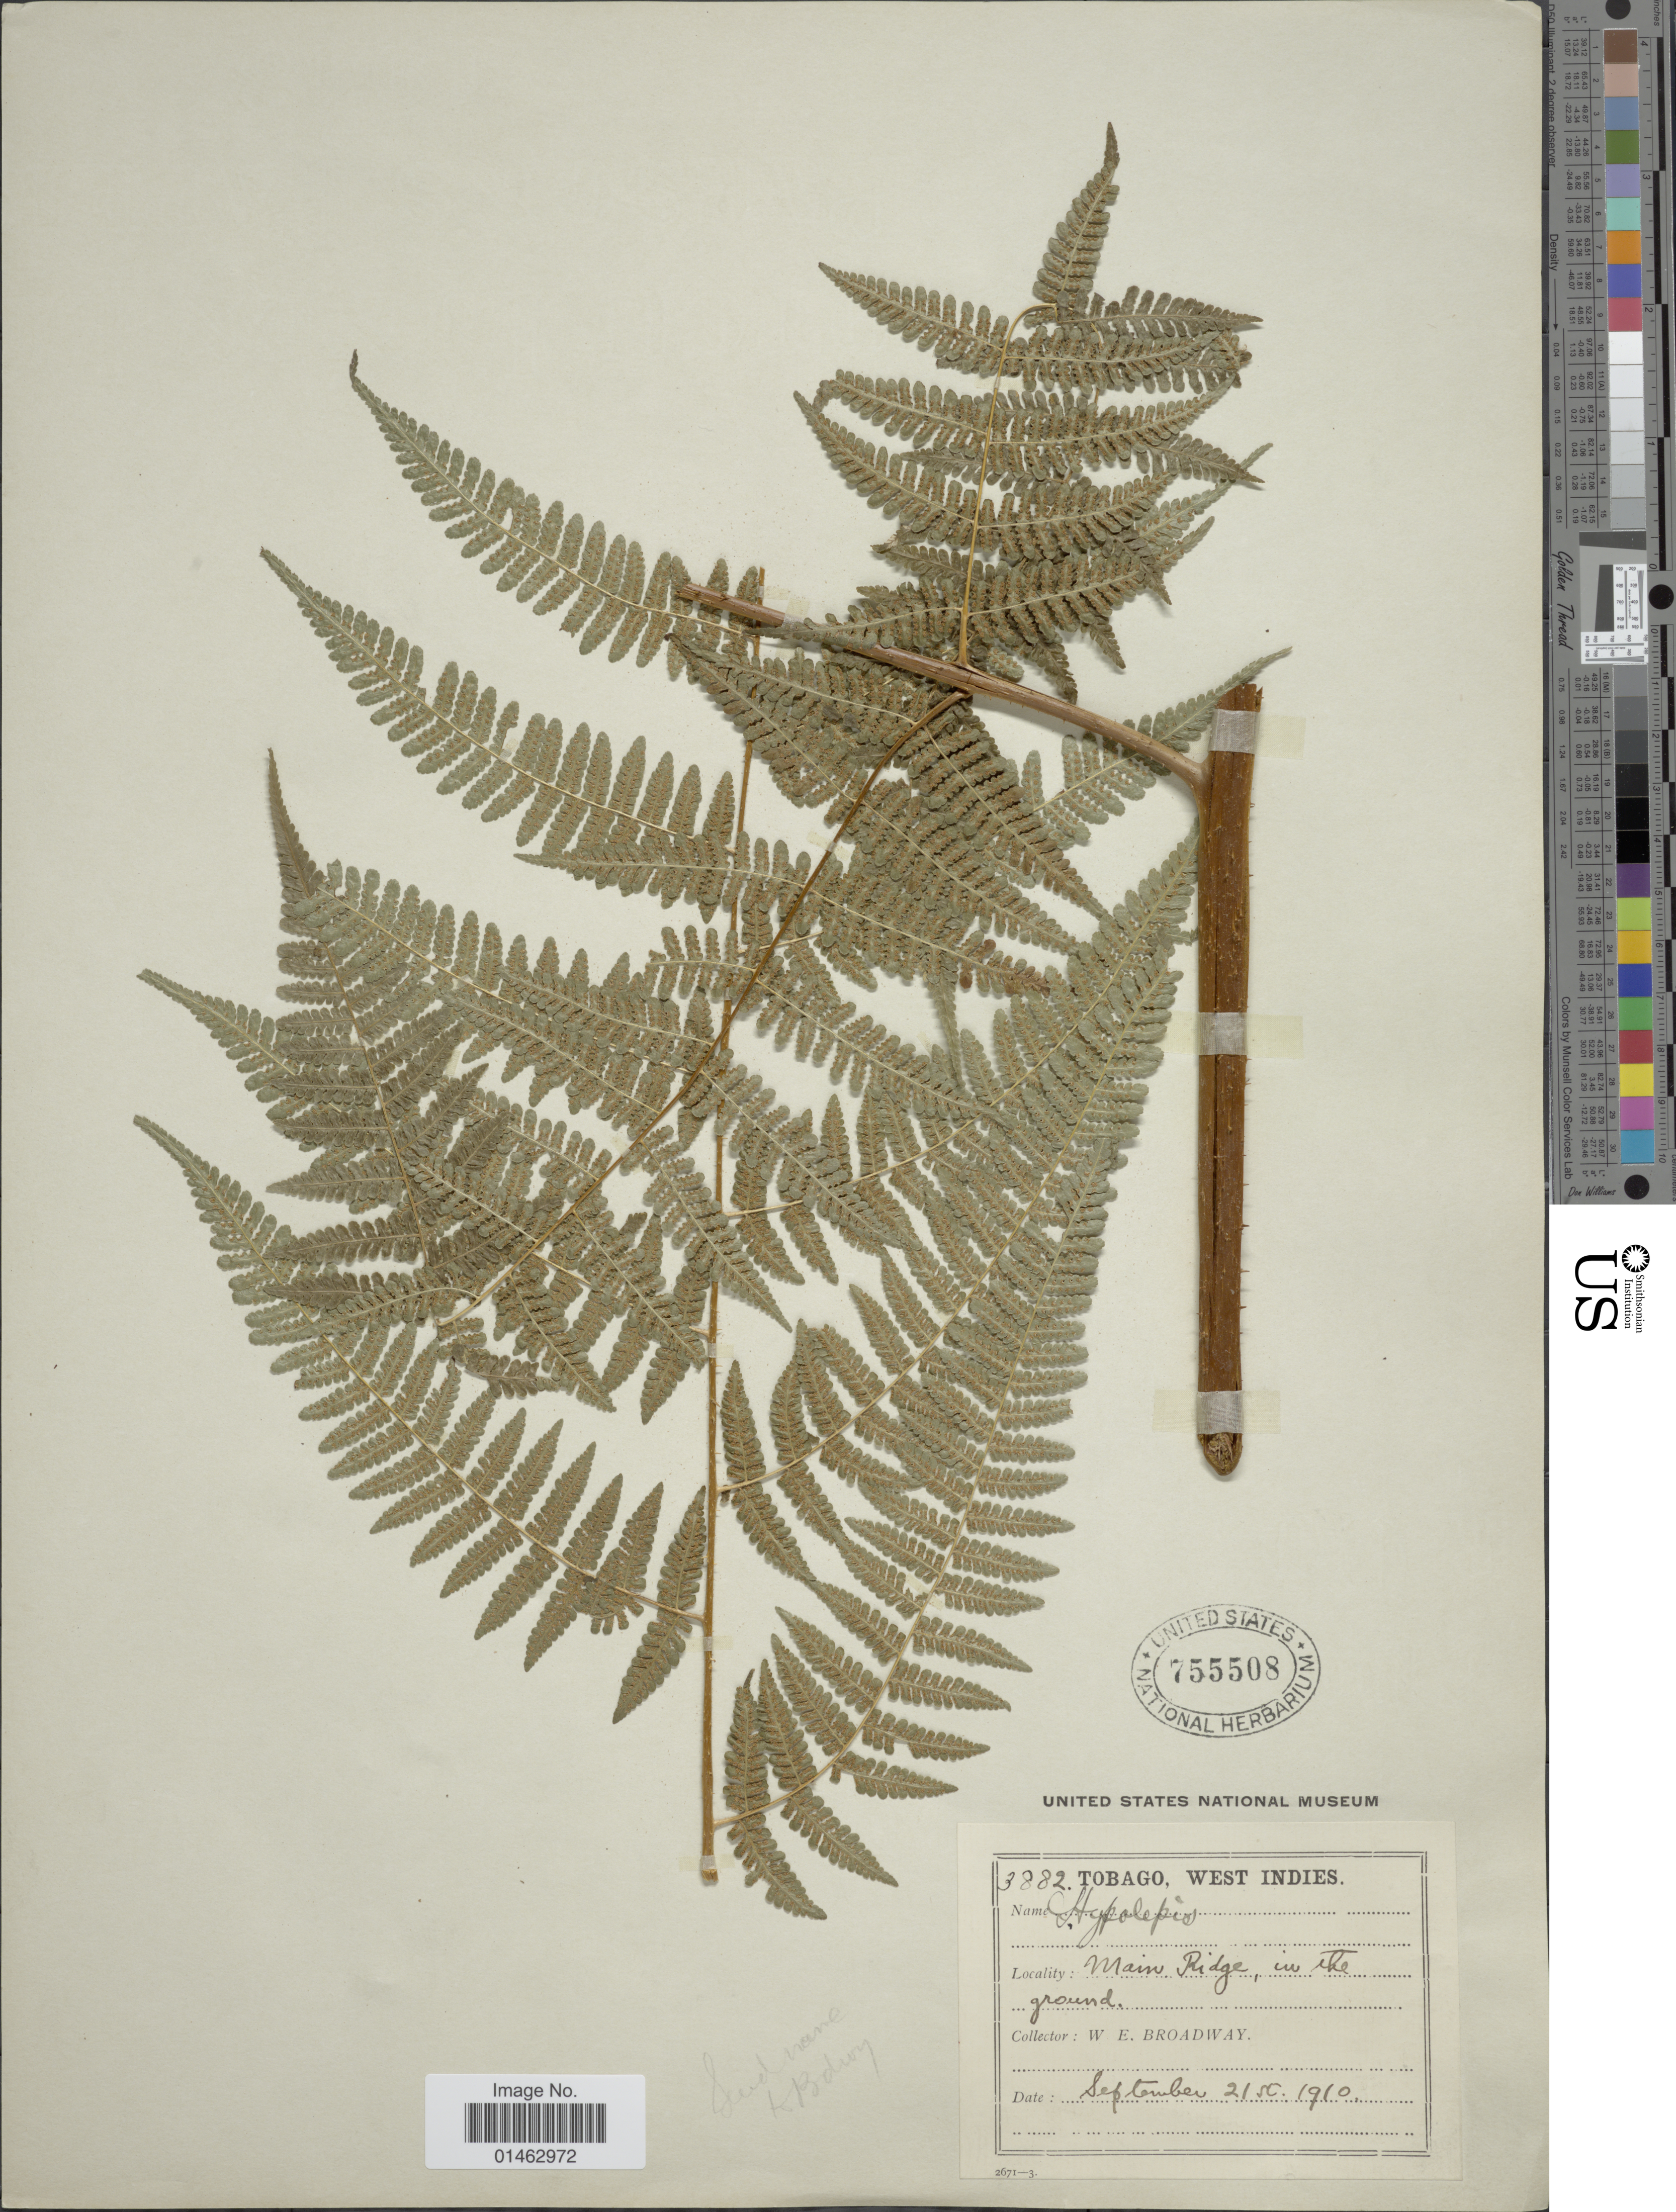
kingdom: Plantae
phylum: Tracheophyta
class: Polypodiopsida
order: Polypodiales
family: Dennstaedtiaceae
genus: Hypolepis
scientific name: Hypolepis sp.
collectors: W. E. Broadway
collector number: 3882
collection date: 1910-09-21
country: Trinidad and Tobago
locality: Tobago, West Indies, Main Ridge, in the ground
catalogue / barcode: US 755508